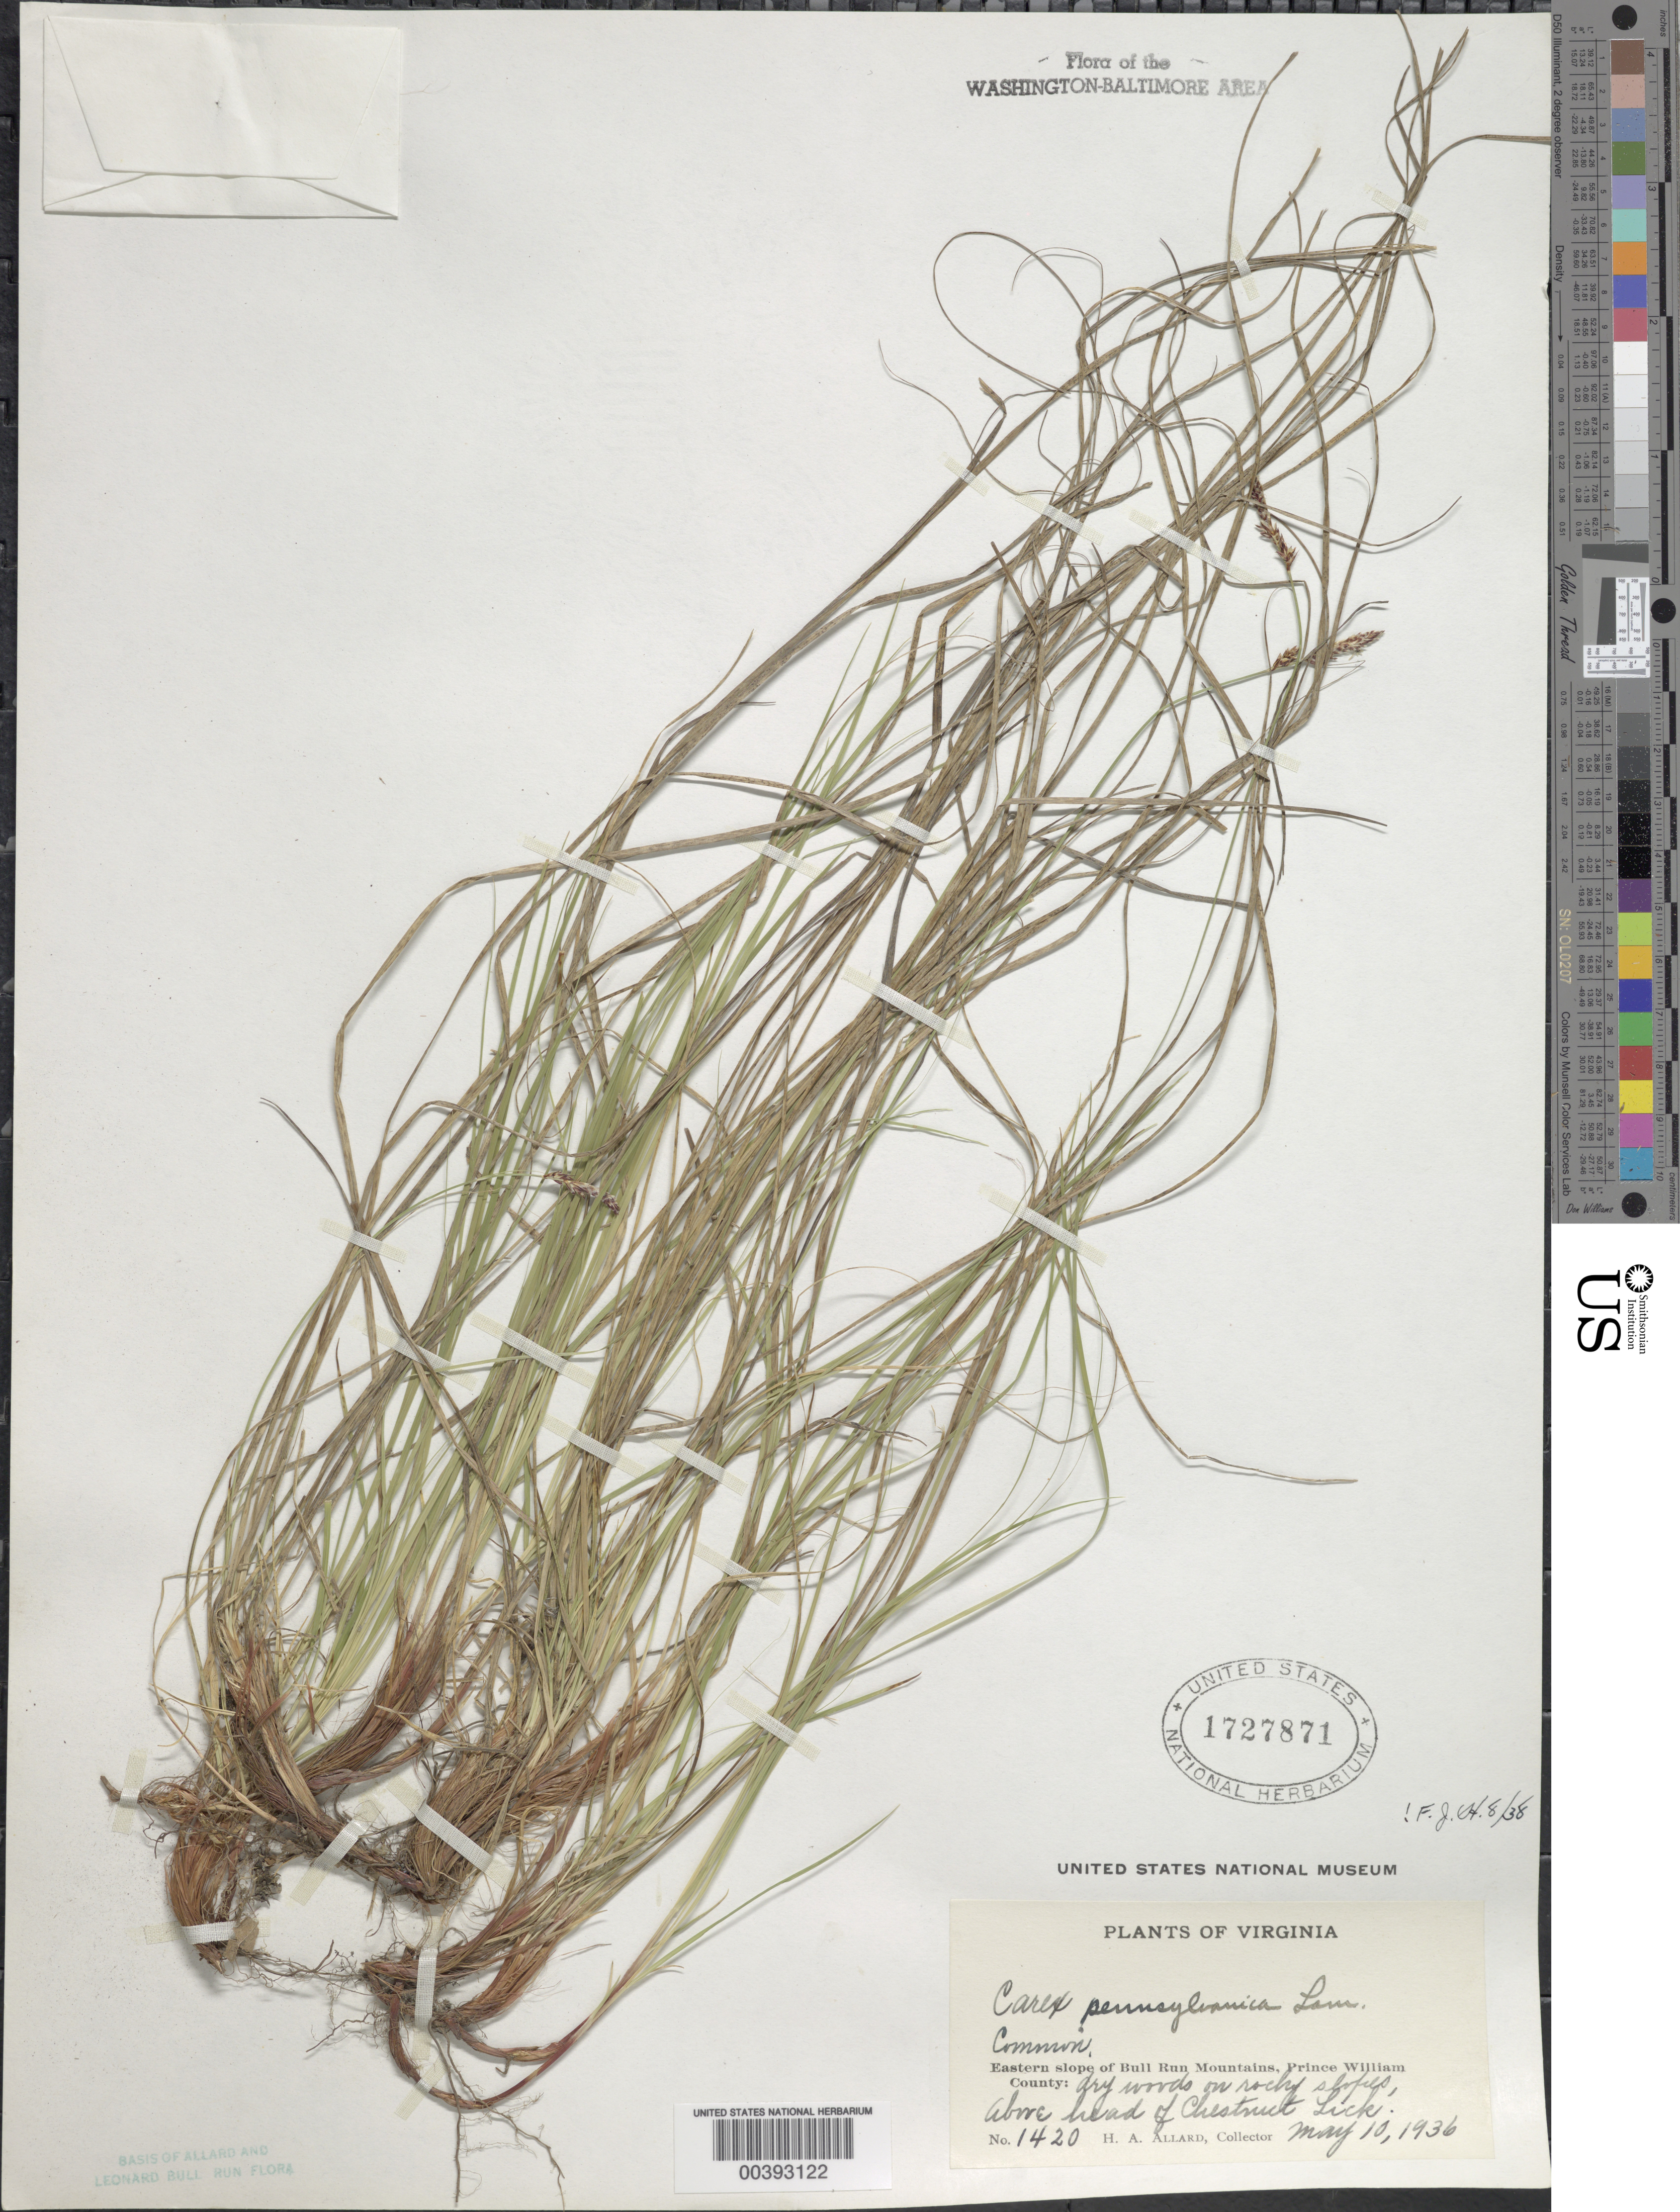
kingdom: Plantae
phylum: Tracheophyta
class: Liliopsida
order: Poales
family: Cyperaceae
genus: Carex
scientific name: Carex pensylvanica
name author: Lam.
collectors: H. A. Allard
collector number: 1420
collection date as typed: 10 May 1936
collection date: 1936-05-10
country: United States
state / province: Virginia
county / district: Prince William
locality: Chestnut Lick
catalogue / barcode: US 1727871